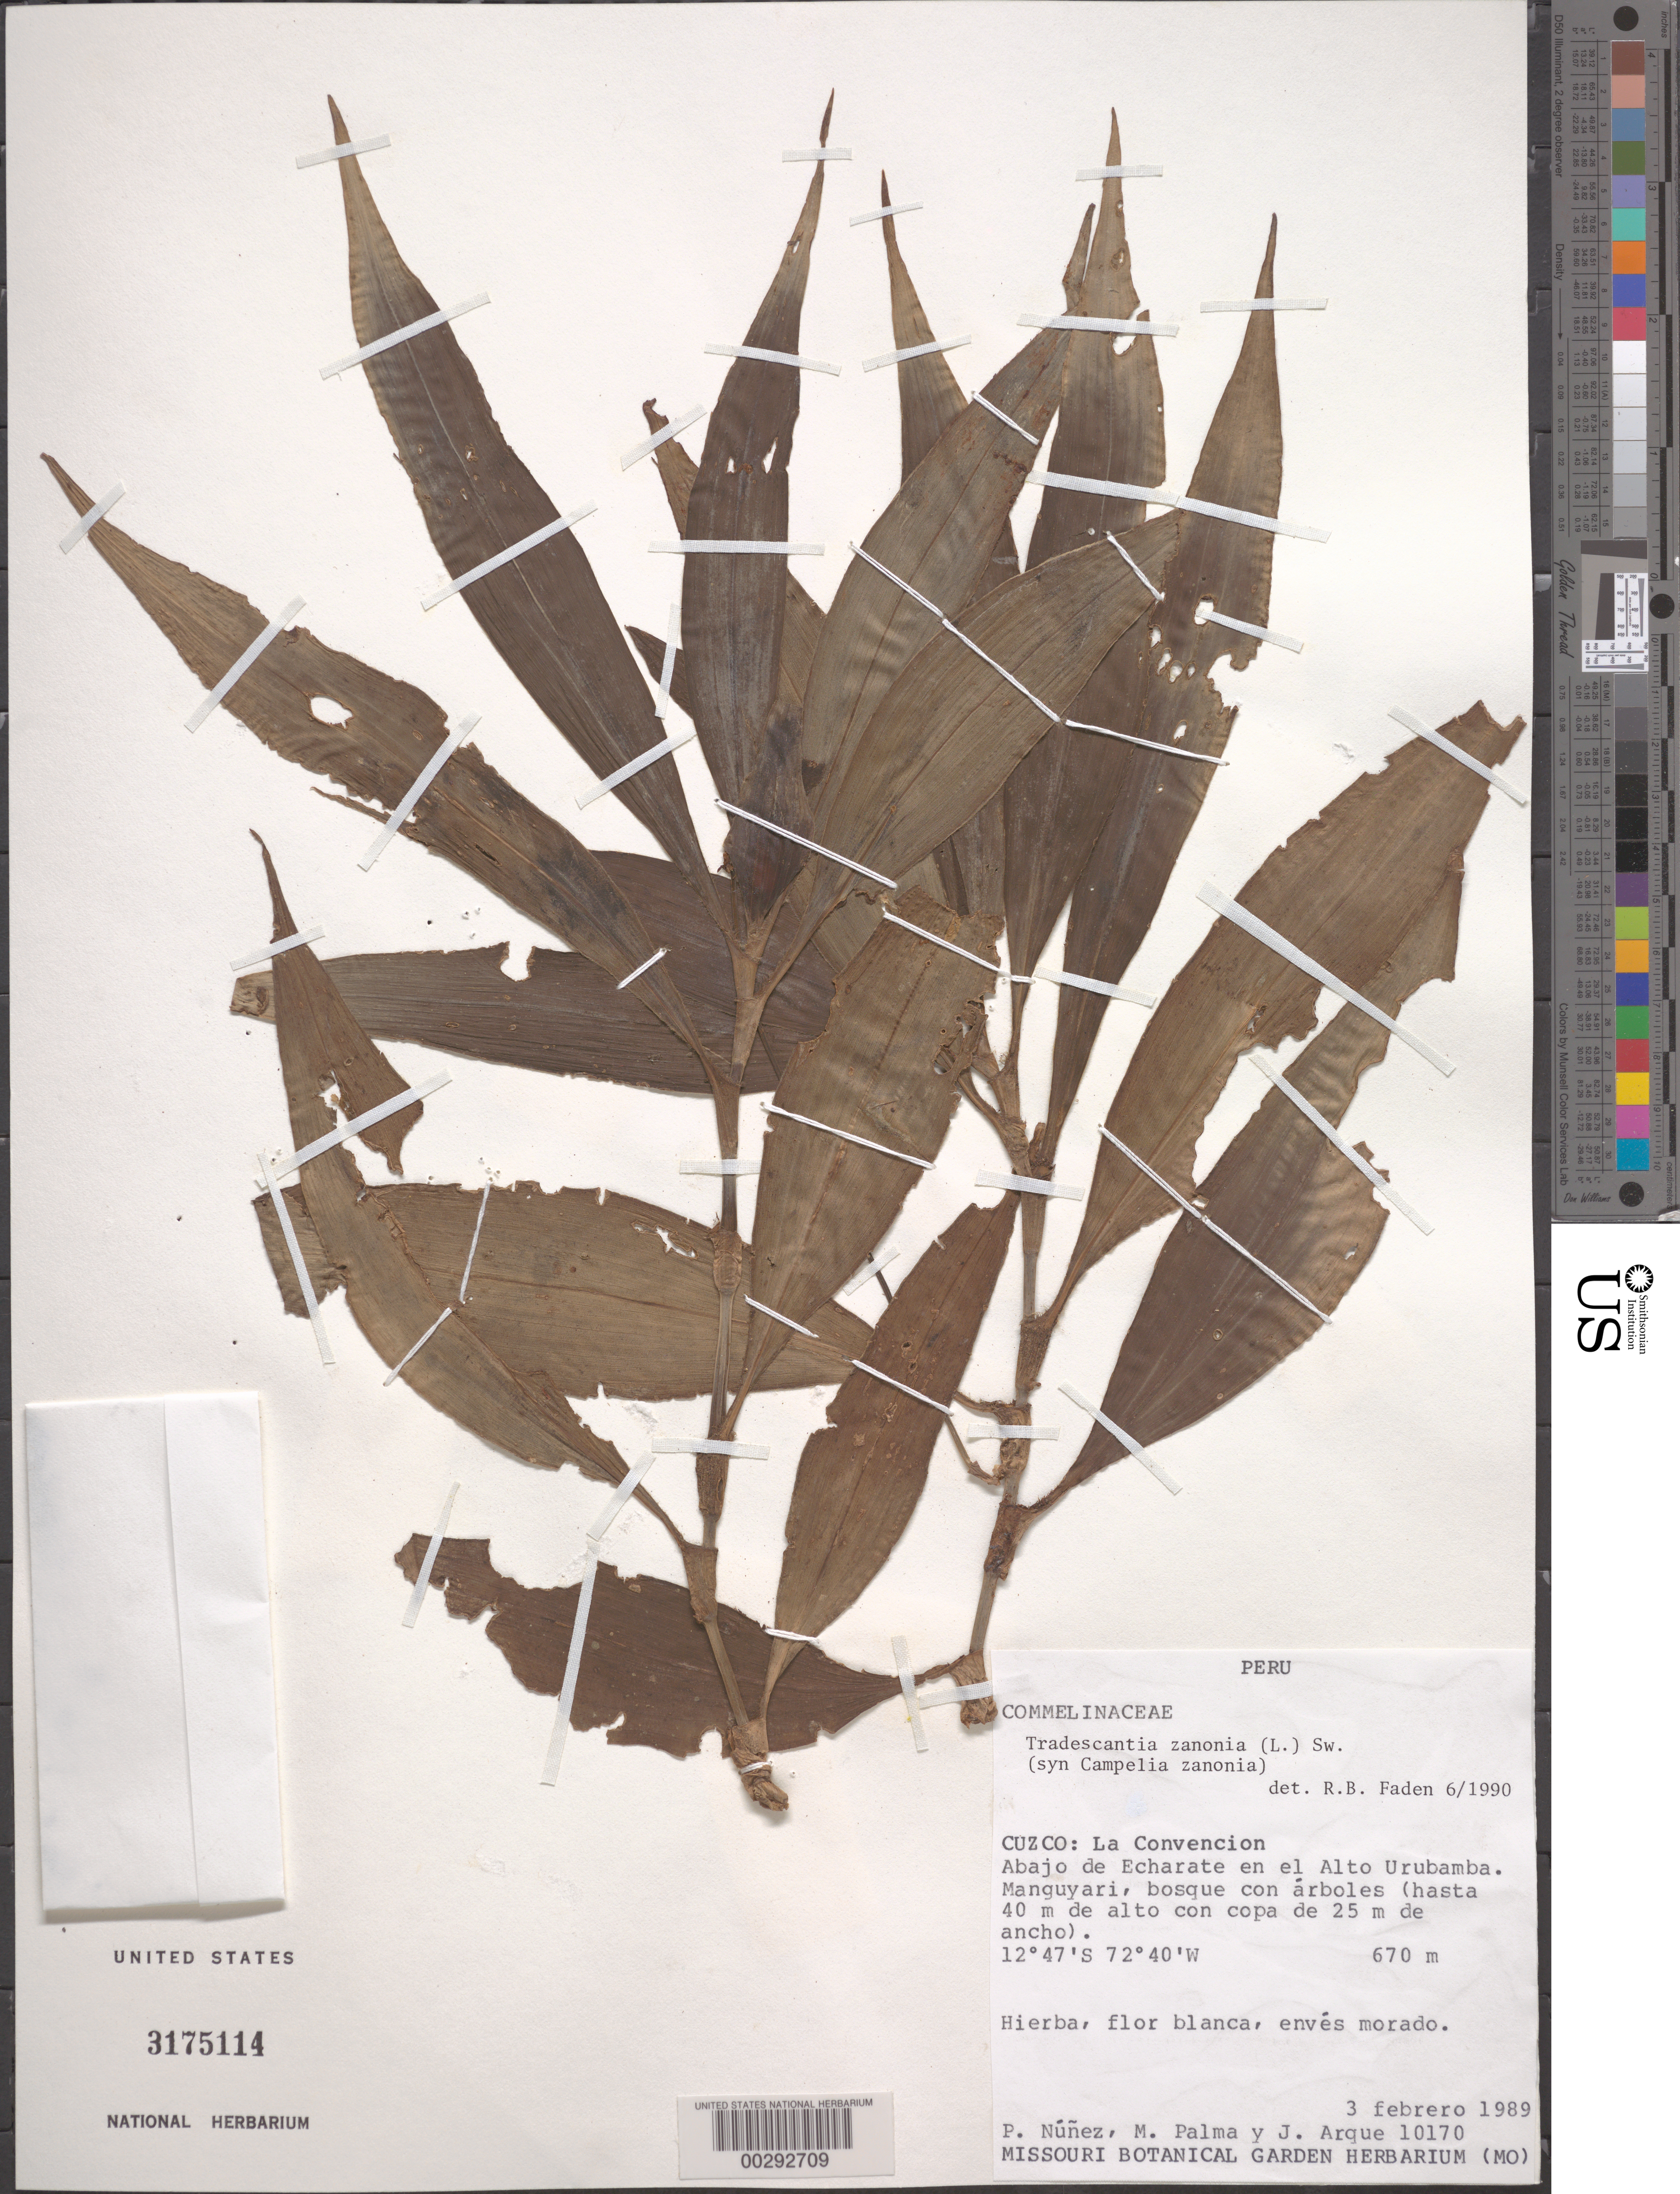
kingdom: Plantae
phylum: Tracheophyta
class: Liliopsida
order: Commelinales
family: Commelinaceae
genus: Tradescantia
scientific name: Tradescantia zanonia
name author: (L.) Sw.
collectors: P. Nuñez V., M. Palma & J. Araque Molina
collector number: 10170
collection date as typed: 03 Feb 1989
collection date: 1989-02-03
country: Peru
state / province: Cusco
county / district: La Convención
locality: La Convención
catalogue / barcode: US 3175114